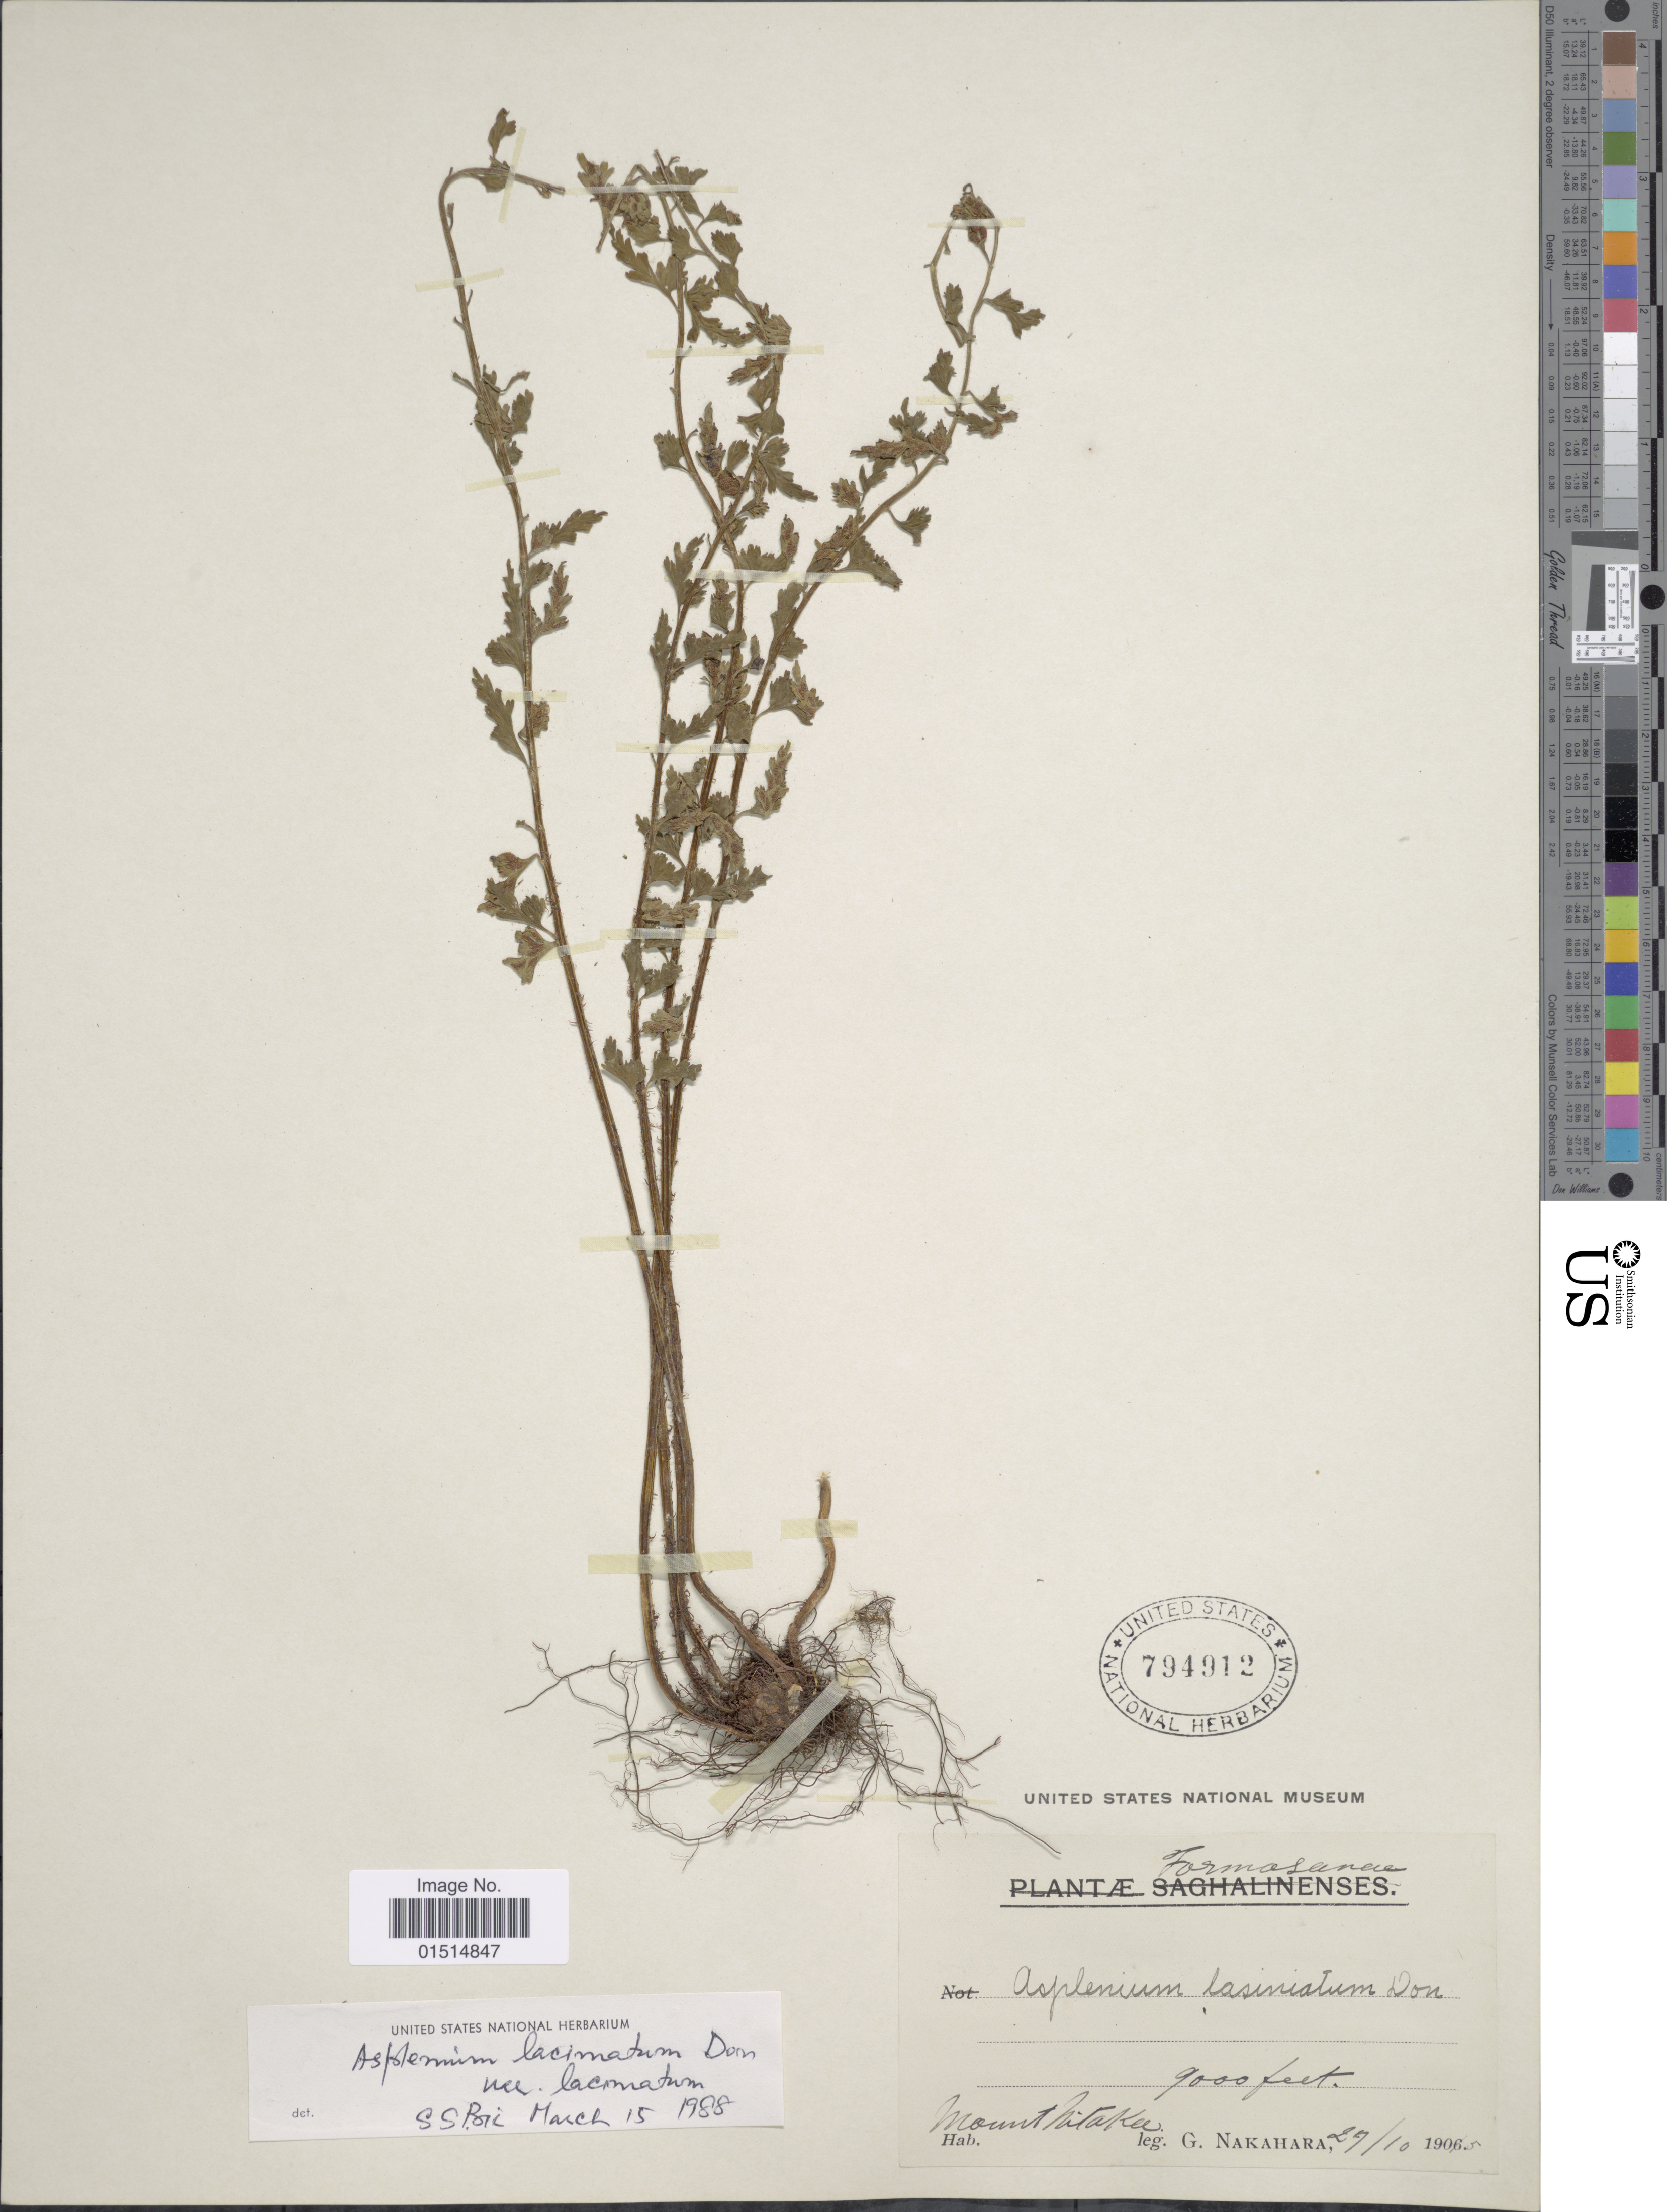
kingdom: Plantae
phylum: Tracheophyta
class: Polypodiopsida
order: Polypodiales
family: Aspleniaceae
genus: Asplenium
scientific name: Asplenium guenzianum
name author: Mett.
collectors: G. Nakahara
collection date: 1905-10-27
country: Taiwan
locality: Formosanae. Mount Niitaka.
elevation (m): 2743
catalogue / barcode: US 794912